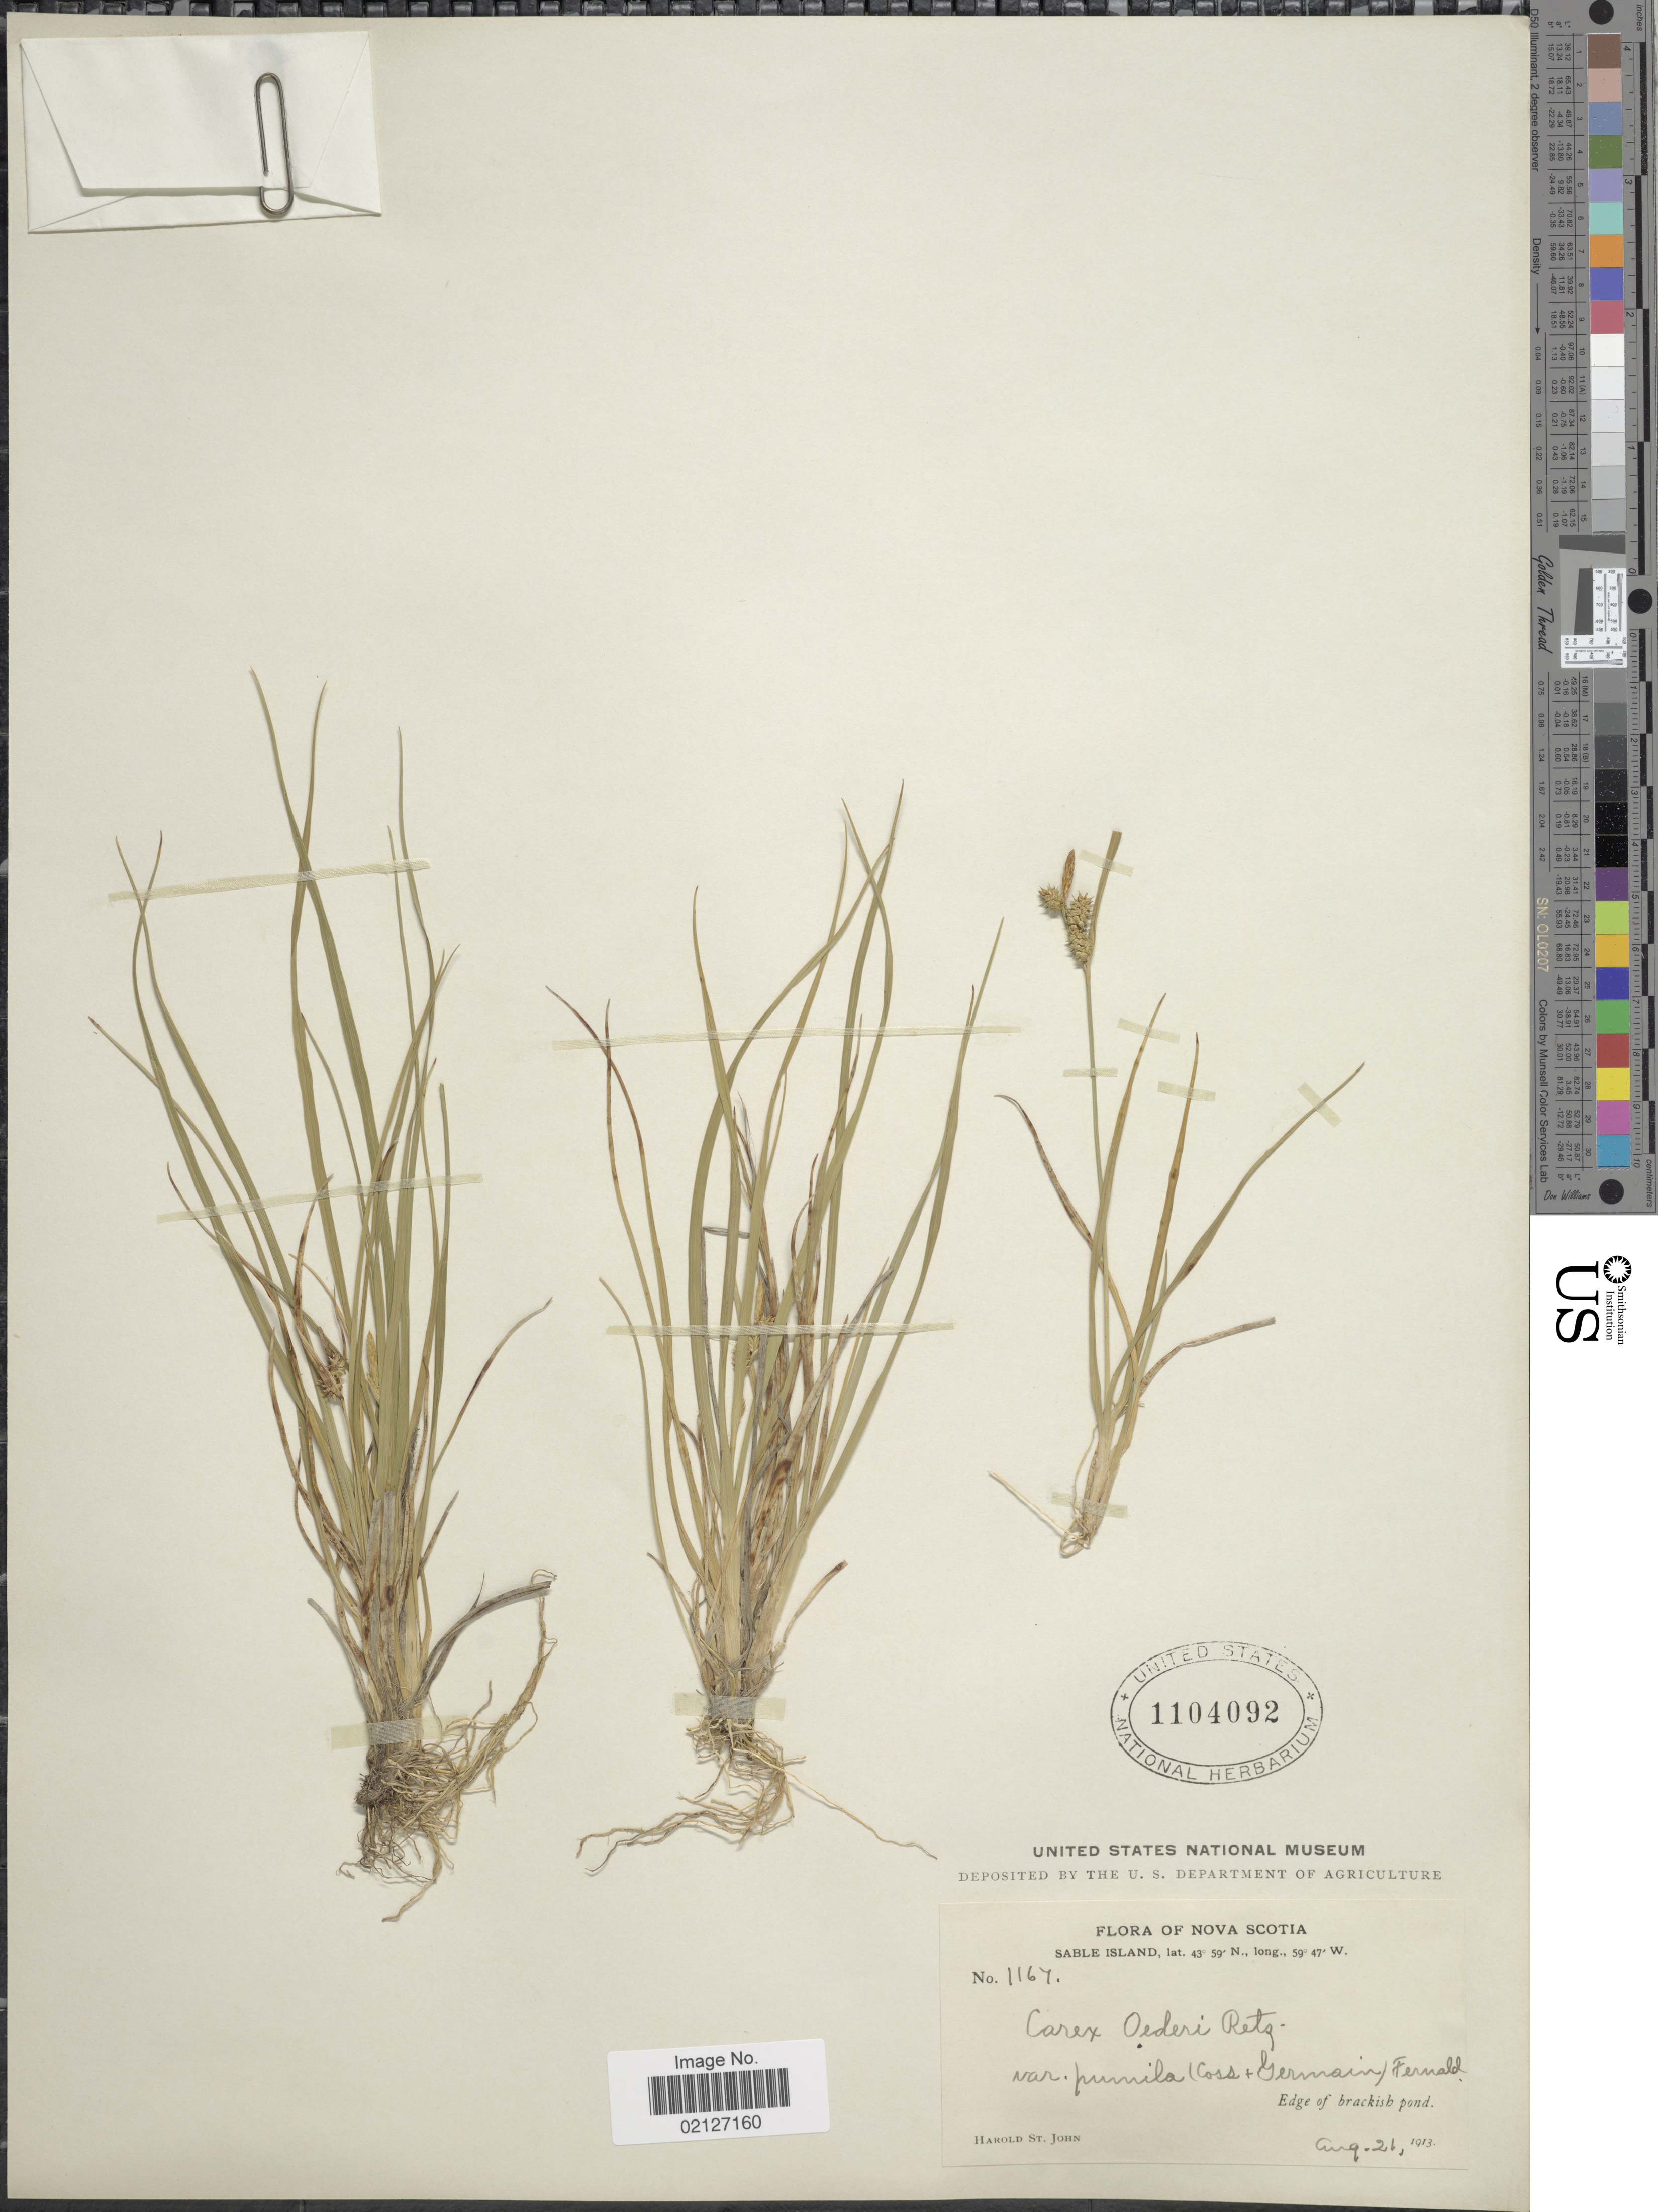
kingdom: Plantae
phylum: Tracheophyta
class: Liliopsida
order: Poales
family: Cyperaceae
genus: Carex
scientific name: Carex oederi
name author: Retz.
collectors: H. St. John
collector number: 1167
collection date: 1913-08-21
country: Canada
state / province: Nova Scotia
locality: Sable Island, edge of brackisch pond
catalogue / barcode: US 1104092